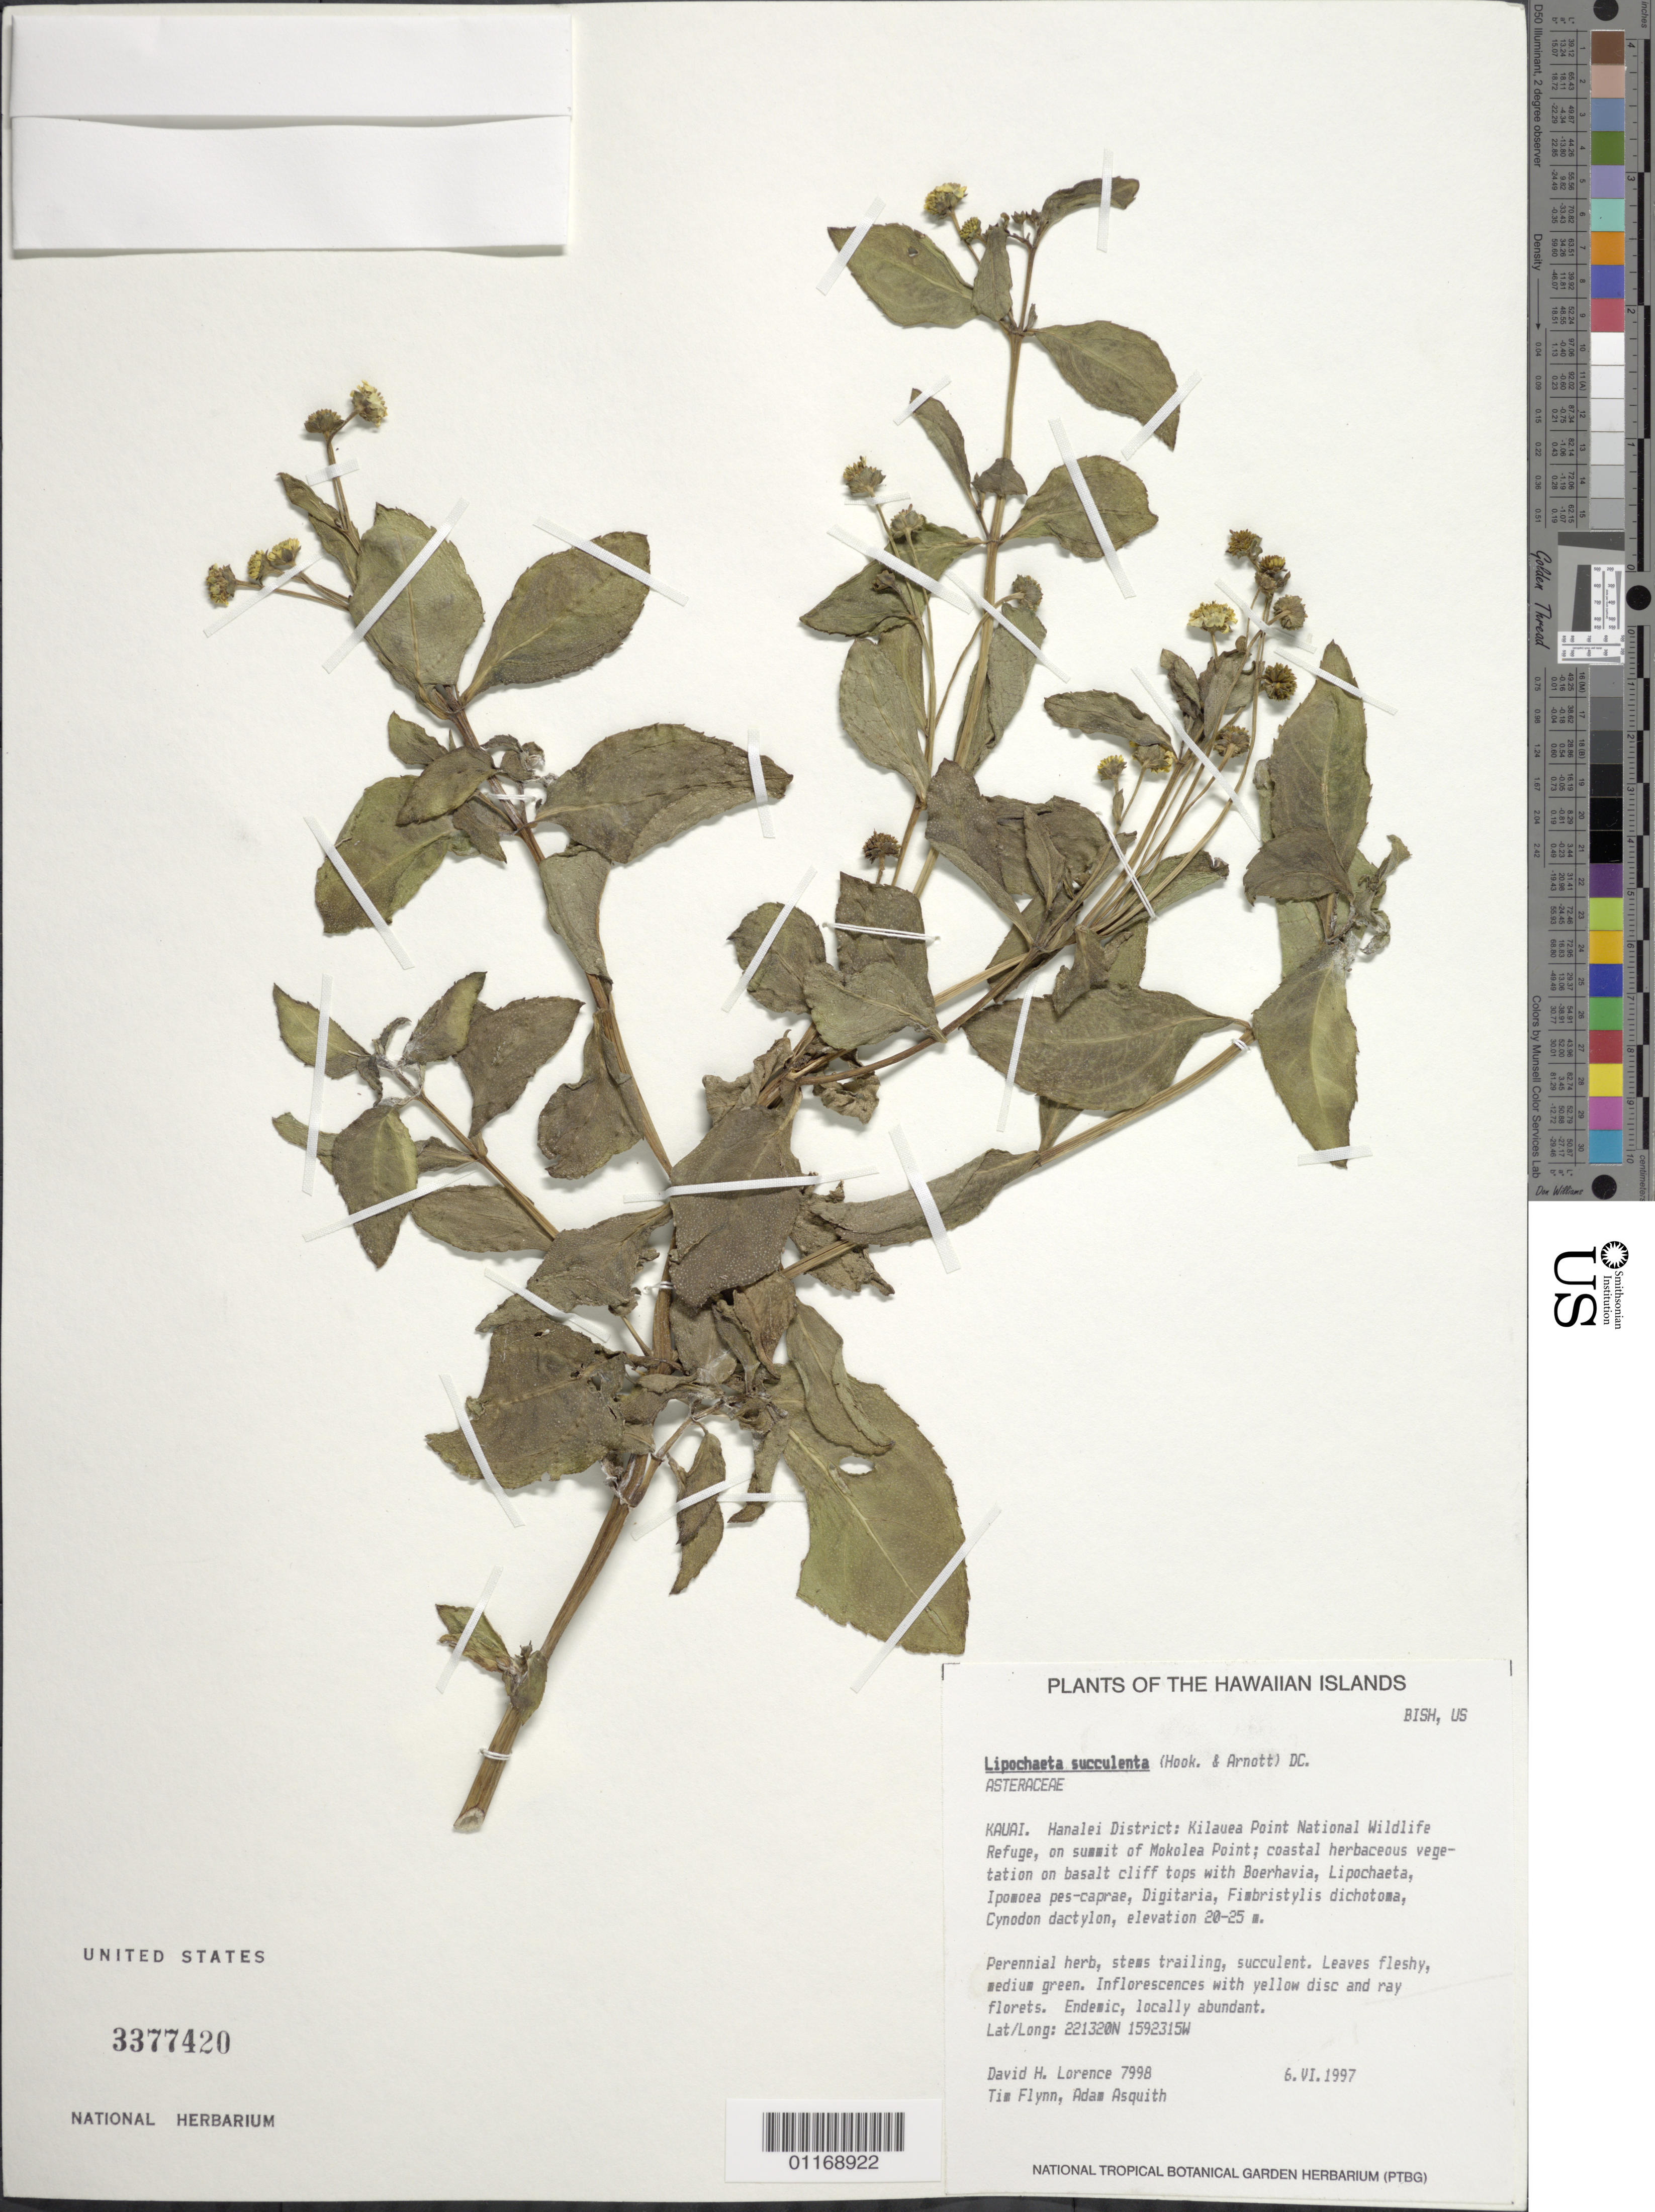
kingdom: Plantae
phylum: Tracheophyta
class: Magnoliopsida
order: Asterales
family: Asteraceae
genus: Lipochaeta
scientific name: Lipochaeta succulenta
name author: (Hook. & Arn.) DC.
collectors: D. Lorence, T. W. Flynn & A. Asquith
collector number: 7998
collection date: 1997-06-06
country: United States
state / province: Hawaii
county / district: Kauai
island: Kaua'i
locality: Hanalei District, Kilauea Point National Wildlife Refuge, on summit of Mokolea Point.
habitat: Coastal herbaceous vegetation on basalt cliff tops.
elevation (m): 20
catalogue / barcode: US 3377420